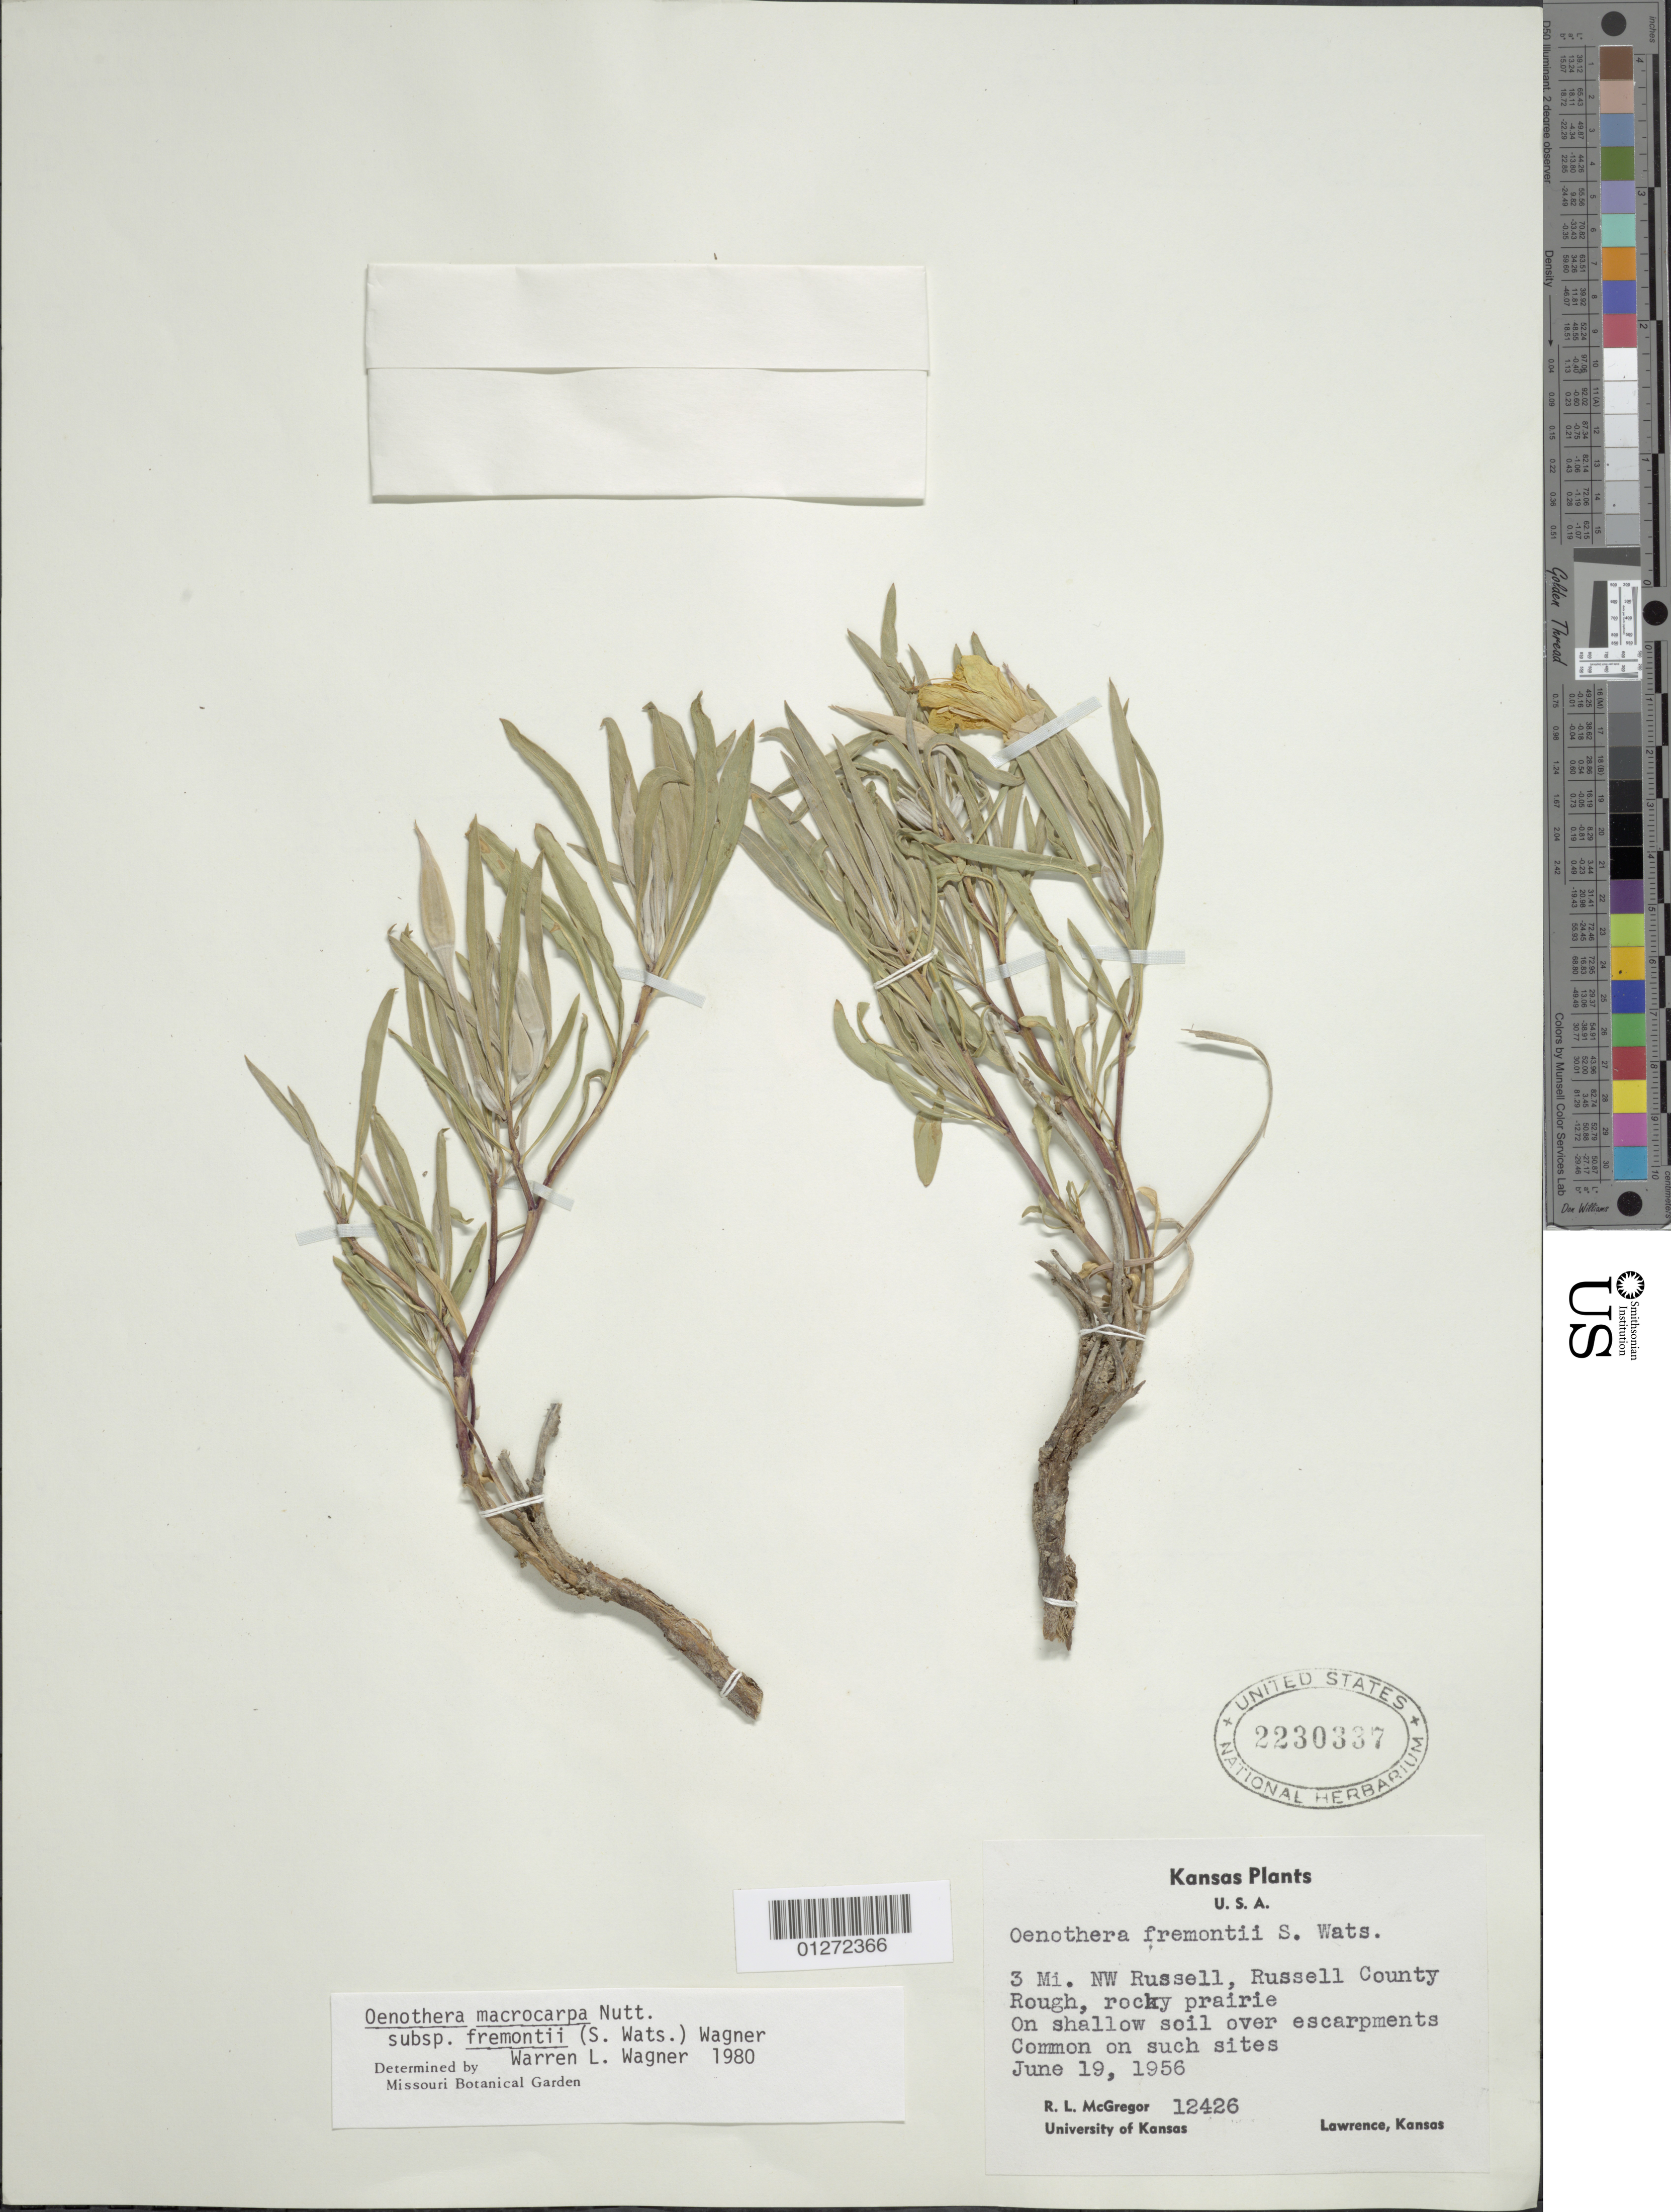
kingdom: Plantae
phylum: Tracheophyta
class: Magnoliopsida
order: Myrtales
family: Onagraceae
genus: Oenothera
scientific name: Oenothera macrocarpa subsp. fremontii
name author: (S. Watson) W.L. Wagner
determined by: Wagner, W. L., (BOT), Smithsonian Institution - National Museum of Natural History (UNITED STATES)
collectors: R. McGregor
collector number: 12426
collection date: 1956-06-19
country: United States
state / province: Kansas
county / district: Russell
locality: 3 mi NW Russell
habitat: Shallow soil over escarpments.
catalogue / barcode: US 2230337